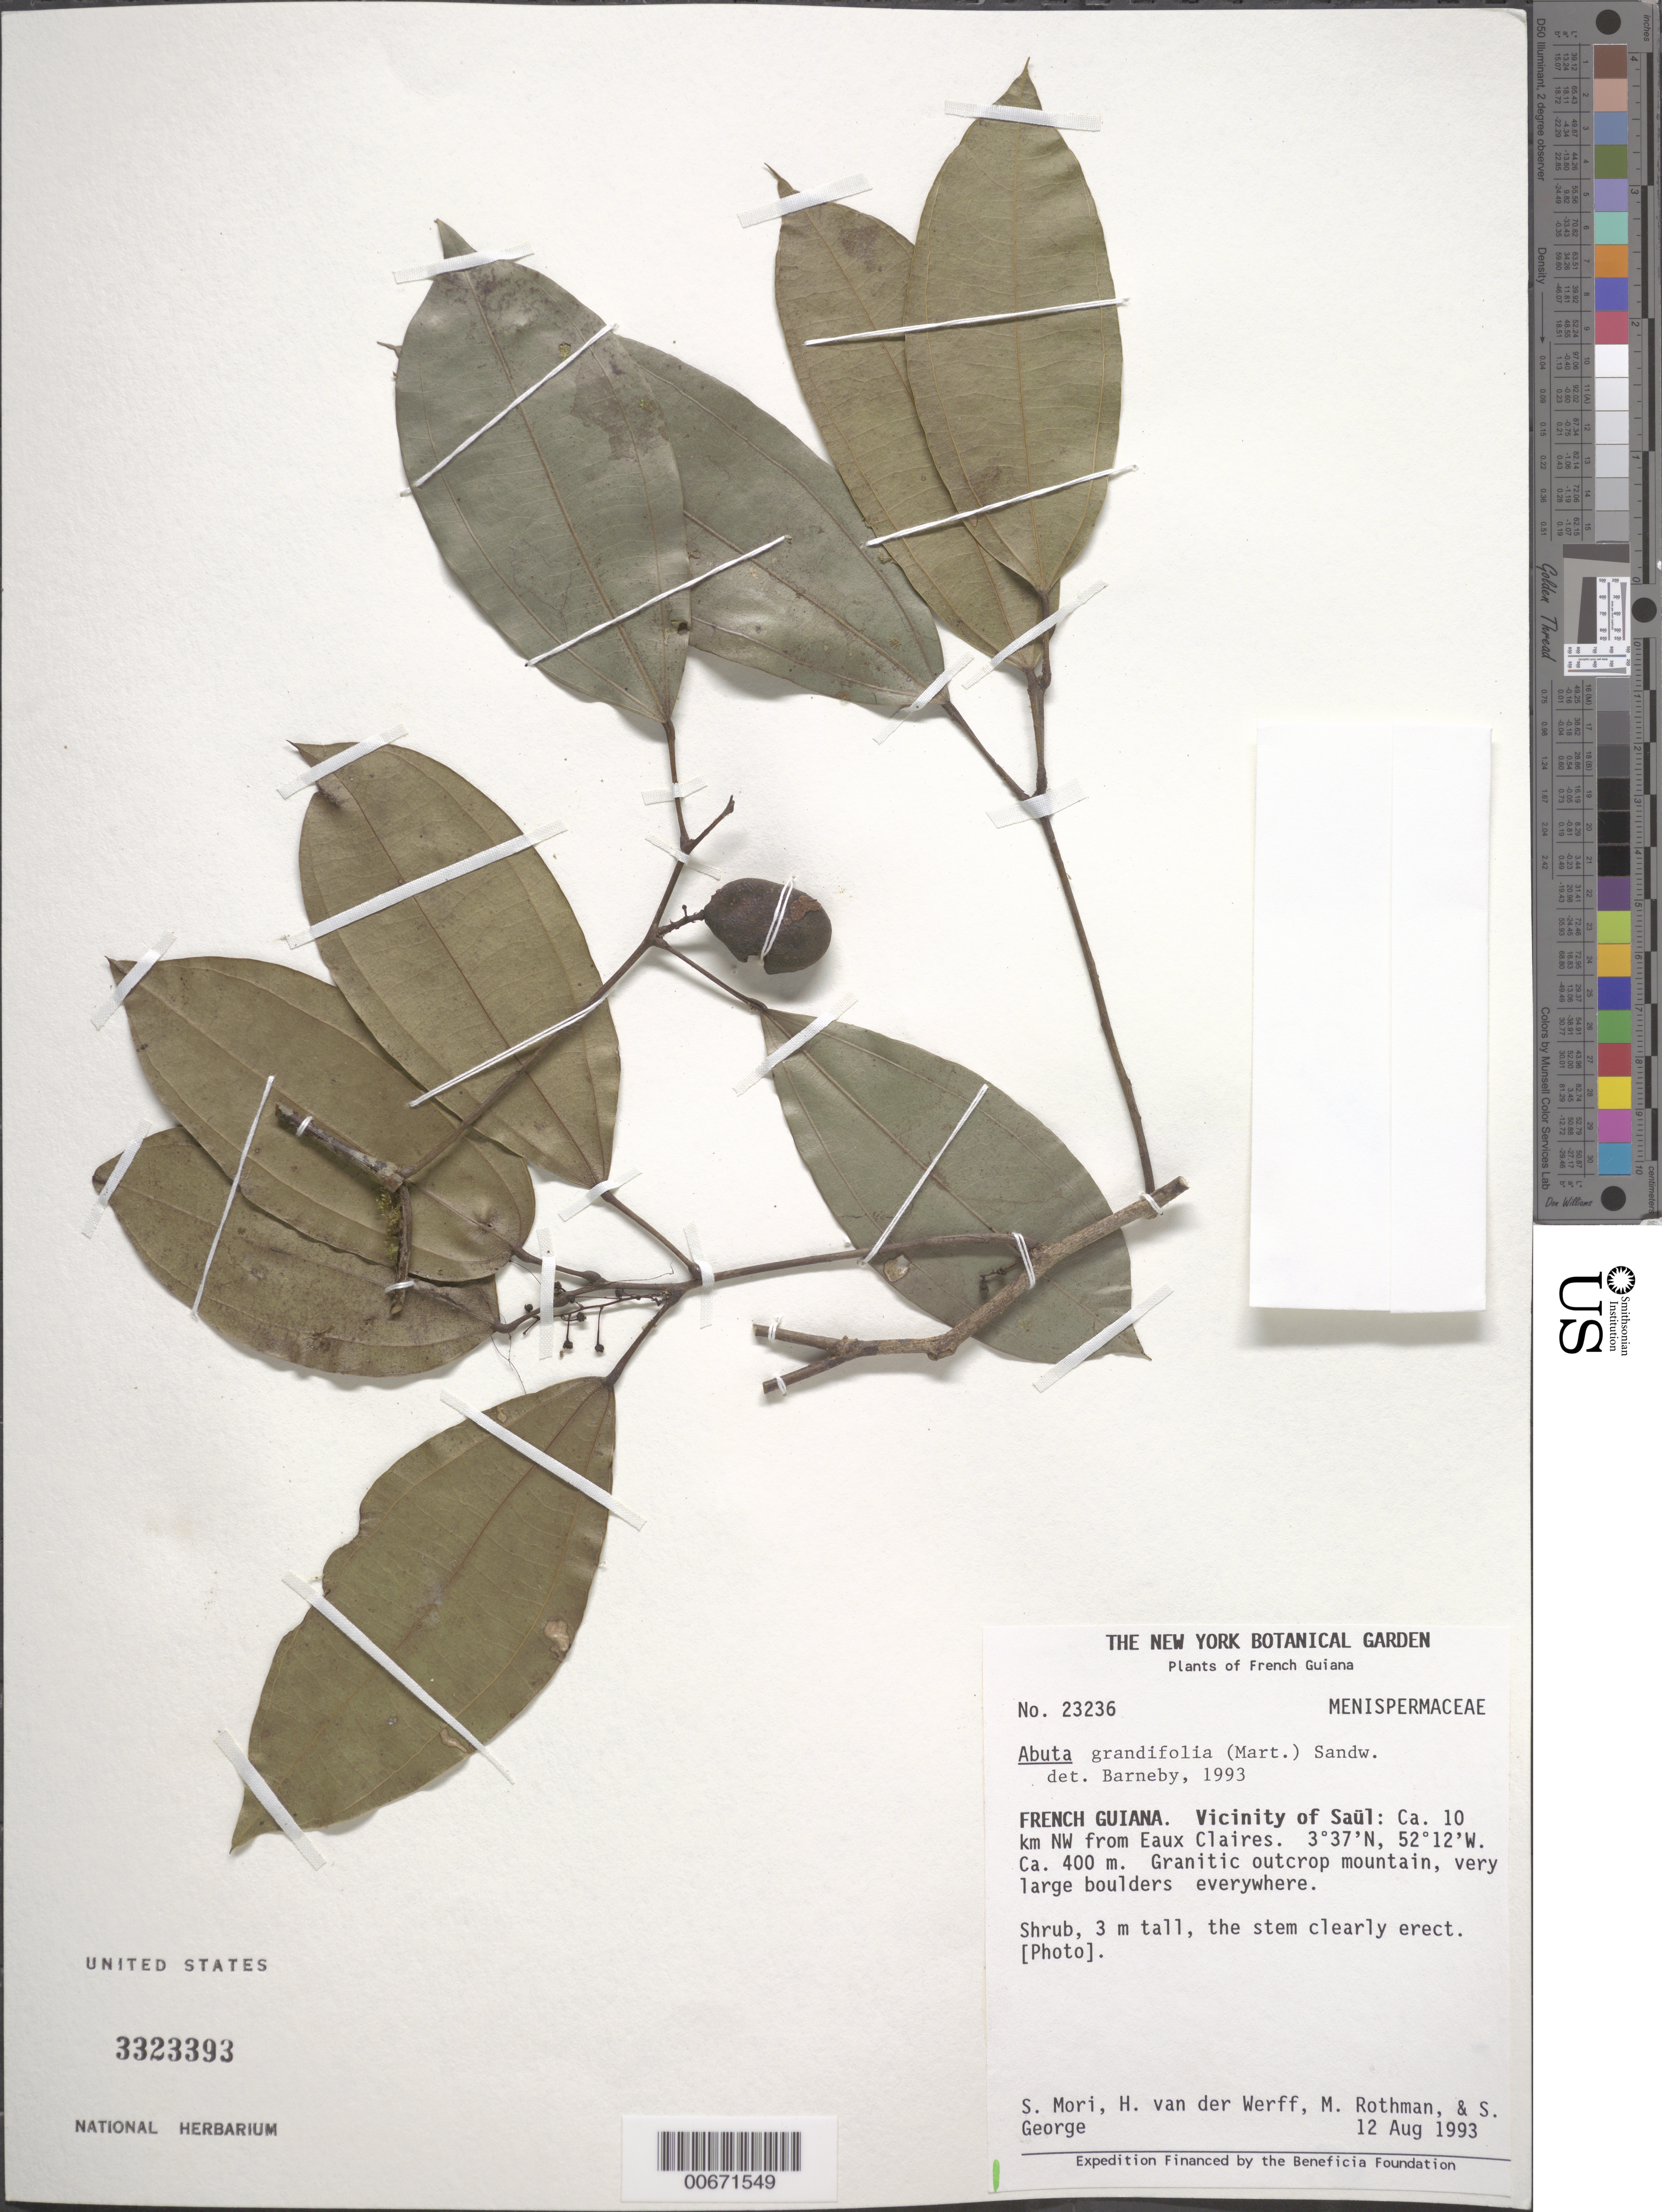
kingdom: Plantae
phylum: Tracheophyta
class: Magnoliopsida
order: Ranunculales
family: Menispermaceae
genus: Abuta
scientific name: Abuta grandifolia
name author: (Mart.) Sandwith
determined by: Barneby, Rupert C., (NY)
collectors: S. Mori, H. van der Werff, M. Rothman & S. George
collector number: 23236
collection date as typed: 12-Aug-93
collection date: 1993-08-12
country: French Guiana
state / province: Saint-Laurent-du-Maroni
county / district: Saül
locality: Saül and vic., ca. 10 km NW from Eaux Claires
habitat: Granitic outcrop mountain, very large boulders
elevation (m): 400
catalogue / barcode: US 3323393